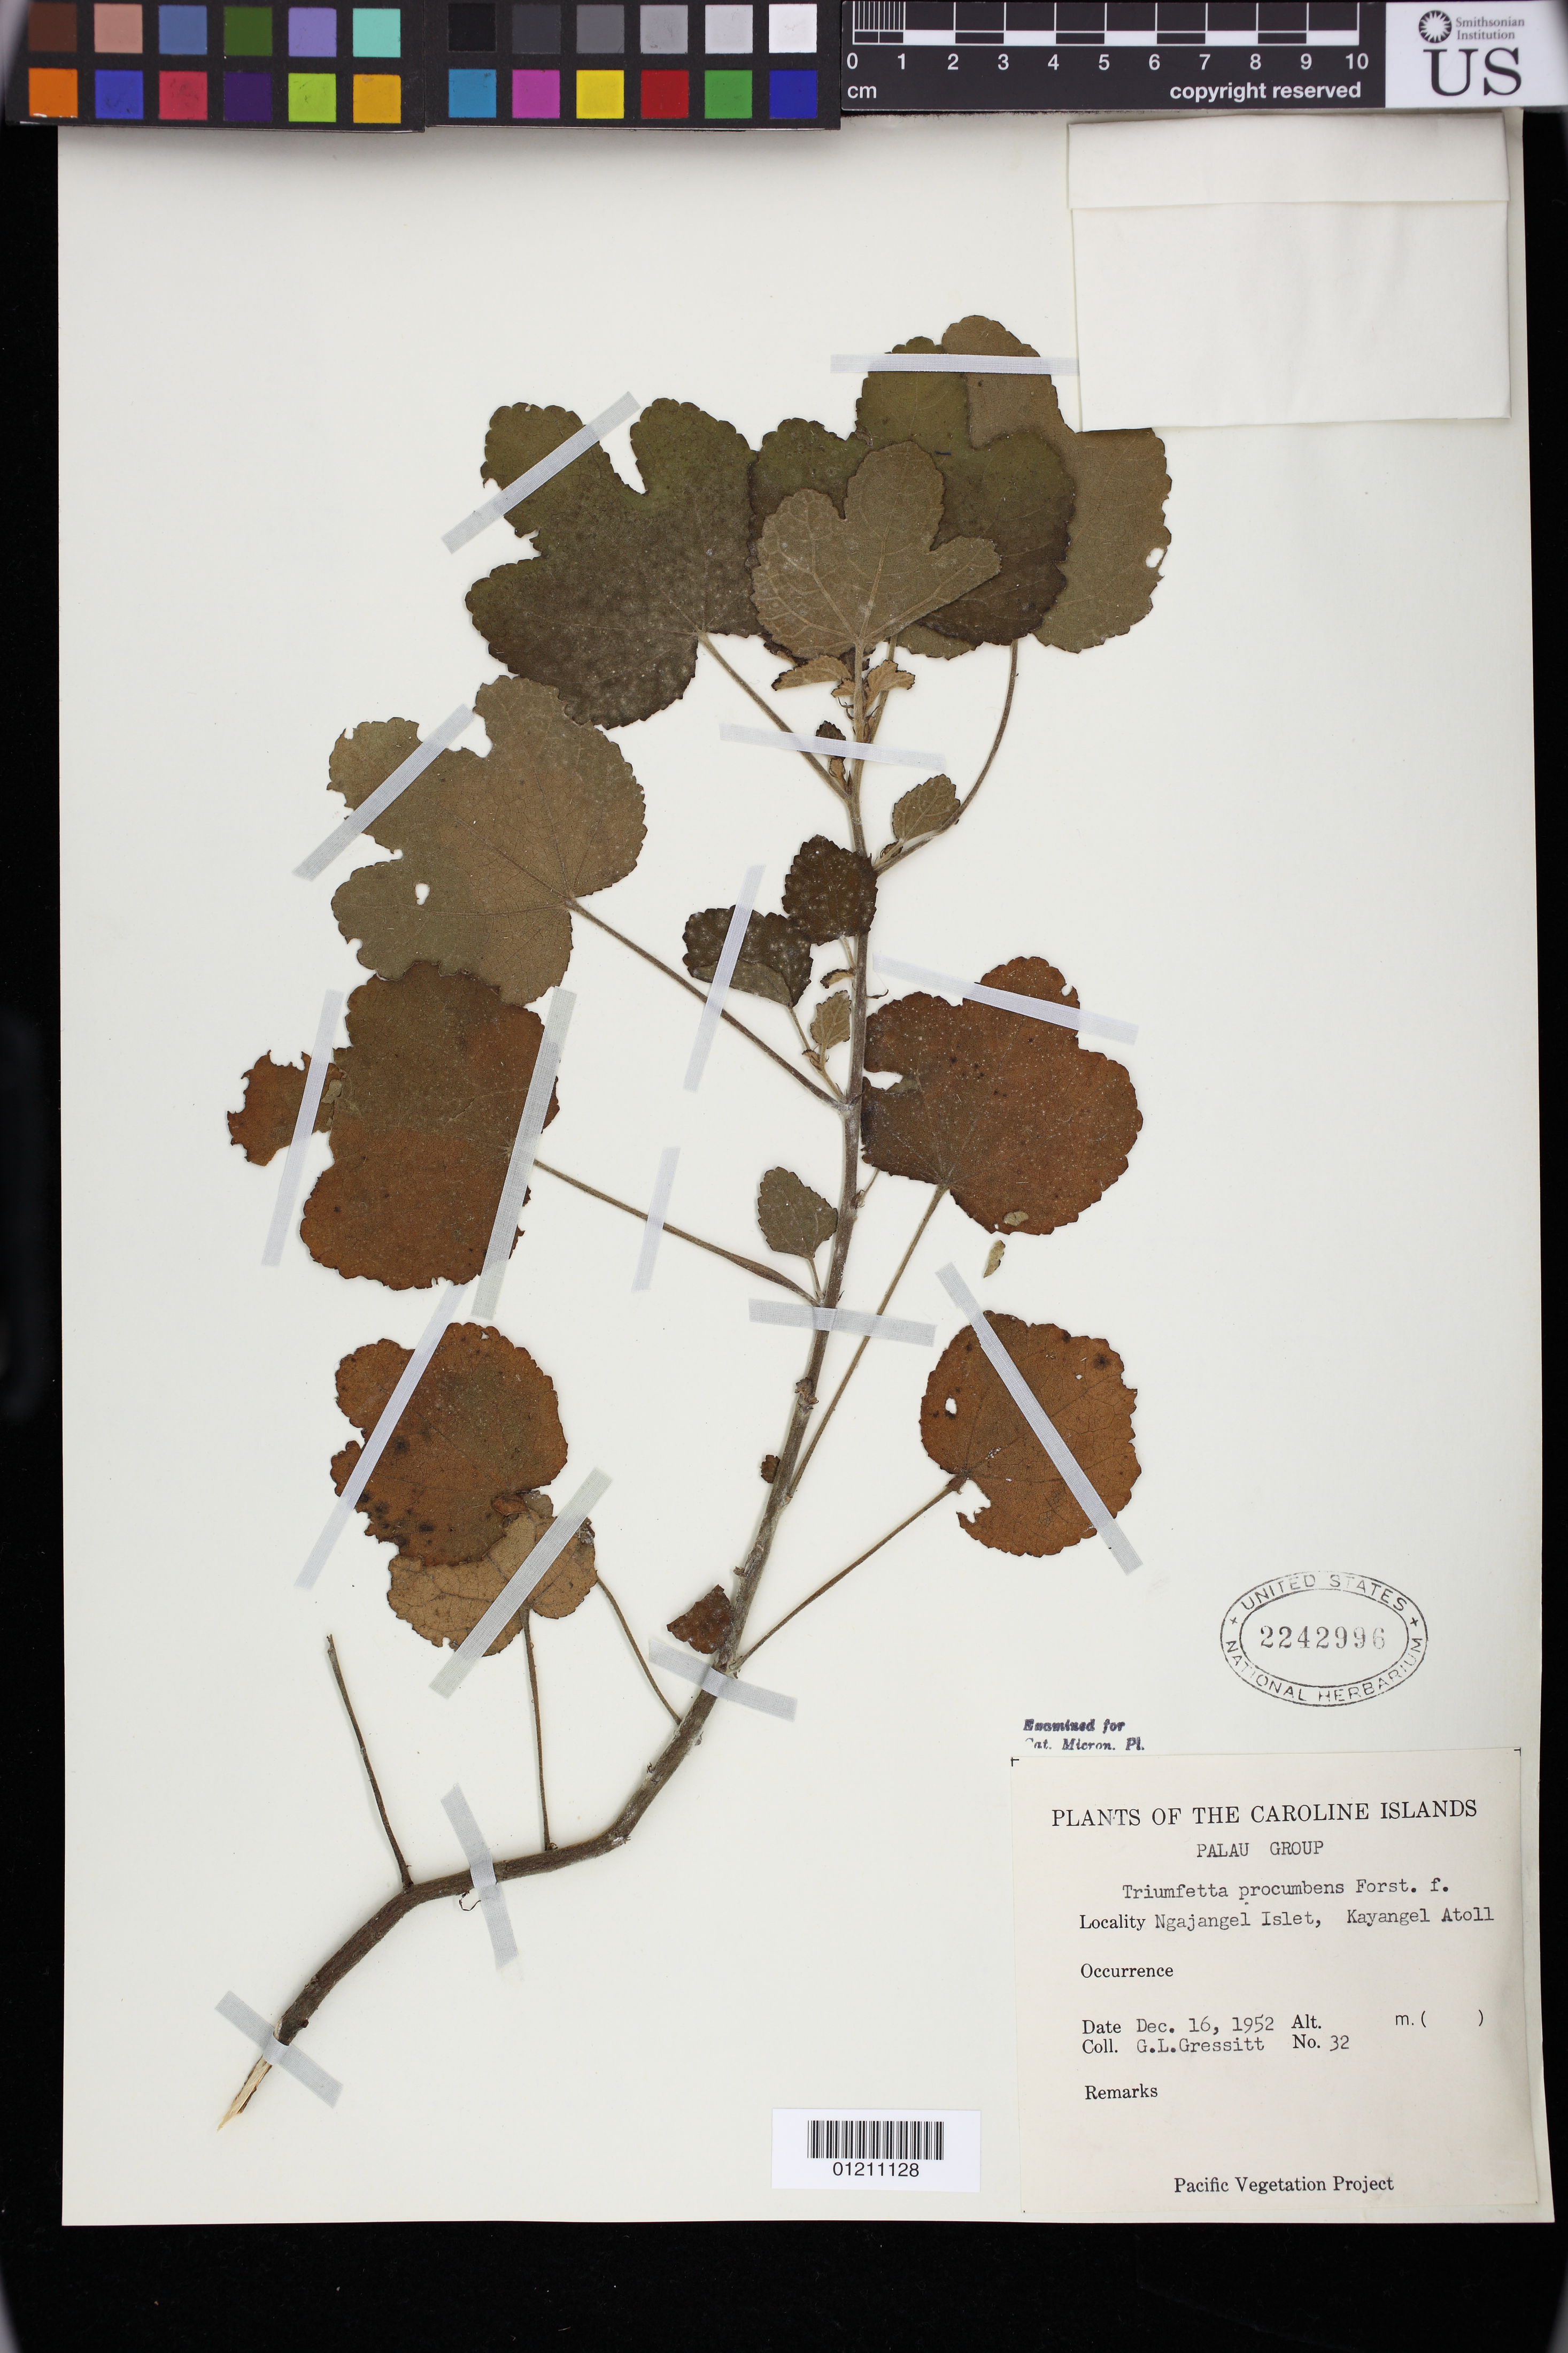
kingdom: Plantae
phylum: Tracheophyta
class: Magnoliopsida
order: Malvales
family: Malvaceae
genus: Triumfetta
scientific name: Triumfetta procumbens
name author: G. Forst.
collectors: G. Gressitt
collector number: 32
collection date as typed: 16 Dec 1952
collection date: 1952-12-16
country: Palau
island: Ngcheangel [Kayangel] Atoll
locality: Caroline Islands: Palau Group. Ngajangel Islet, Kayangel Atoll.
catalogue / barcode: US 2242996